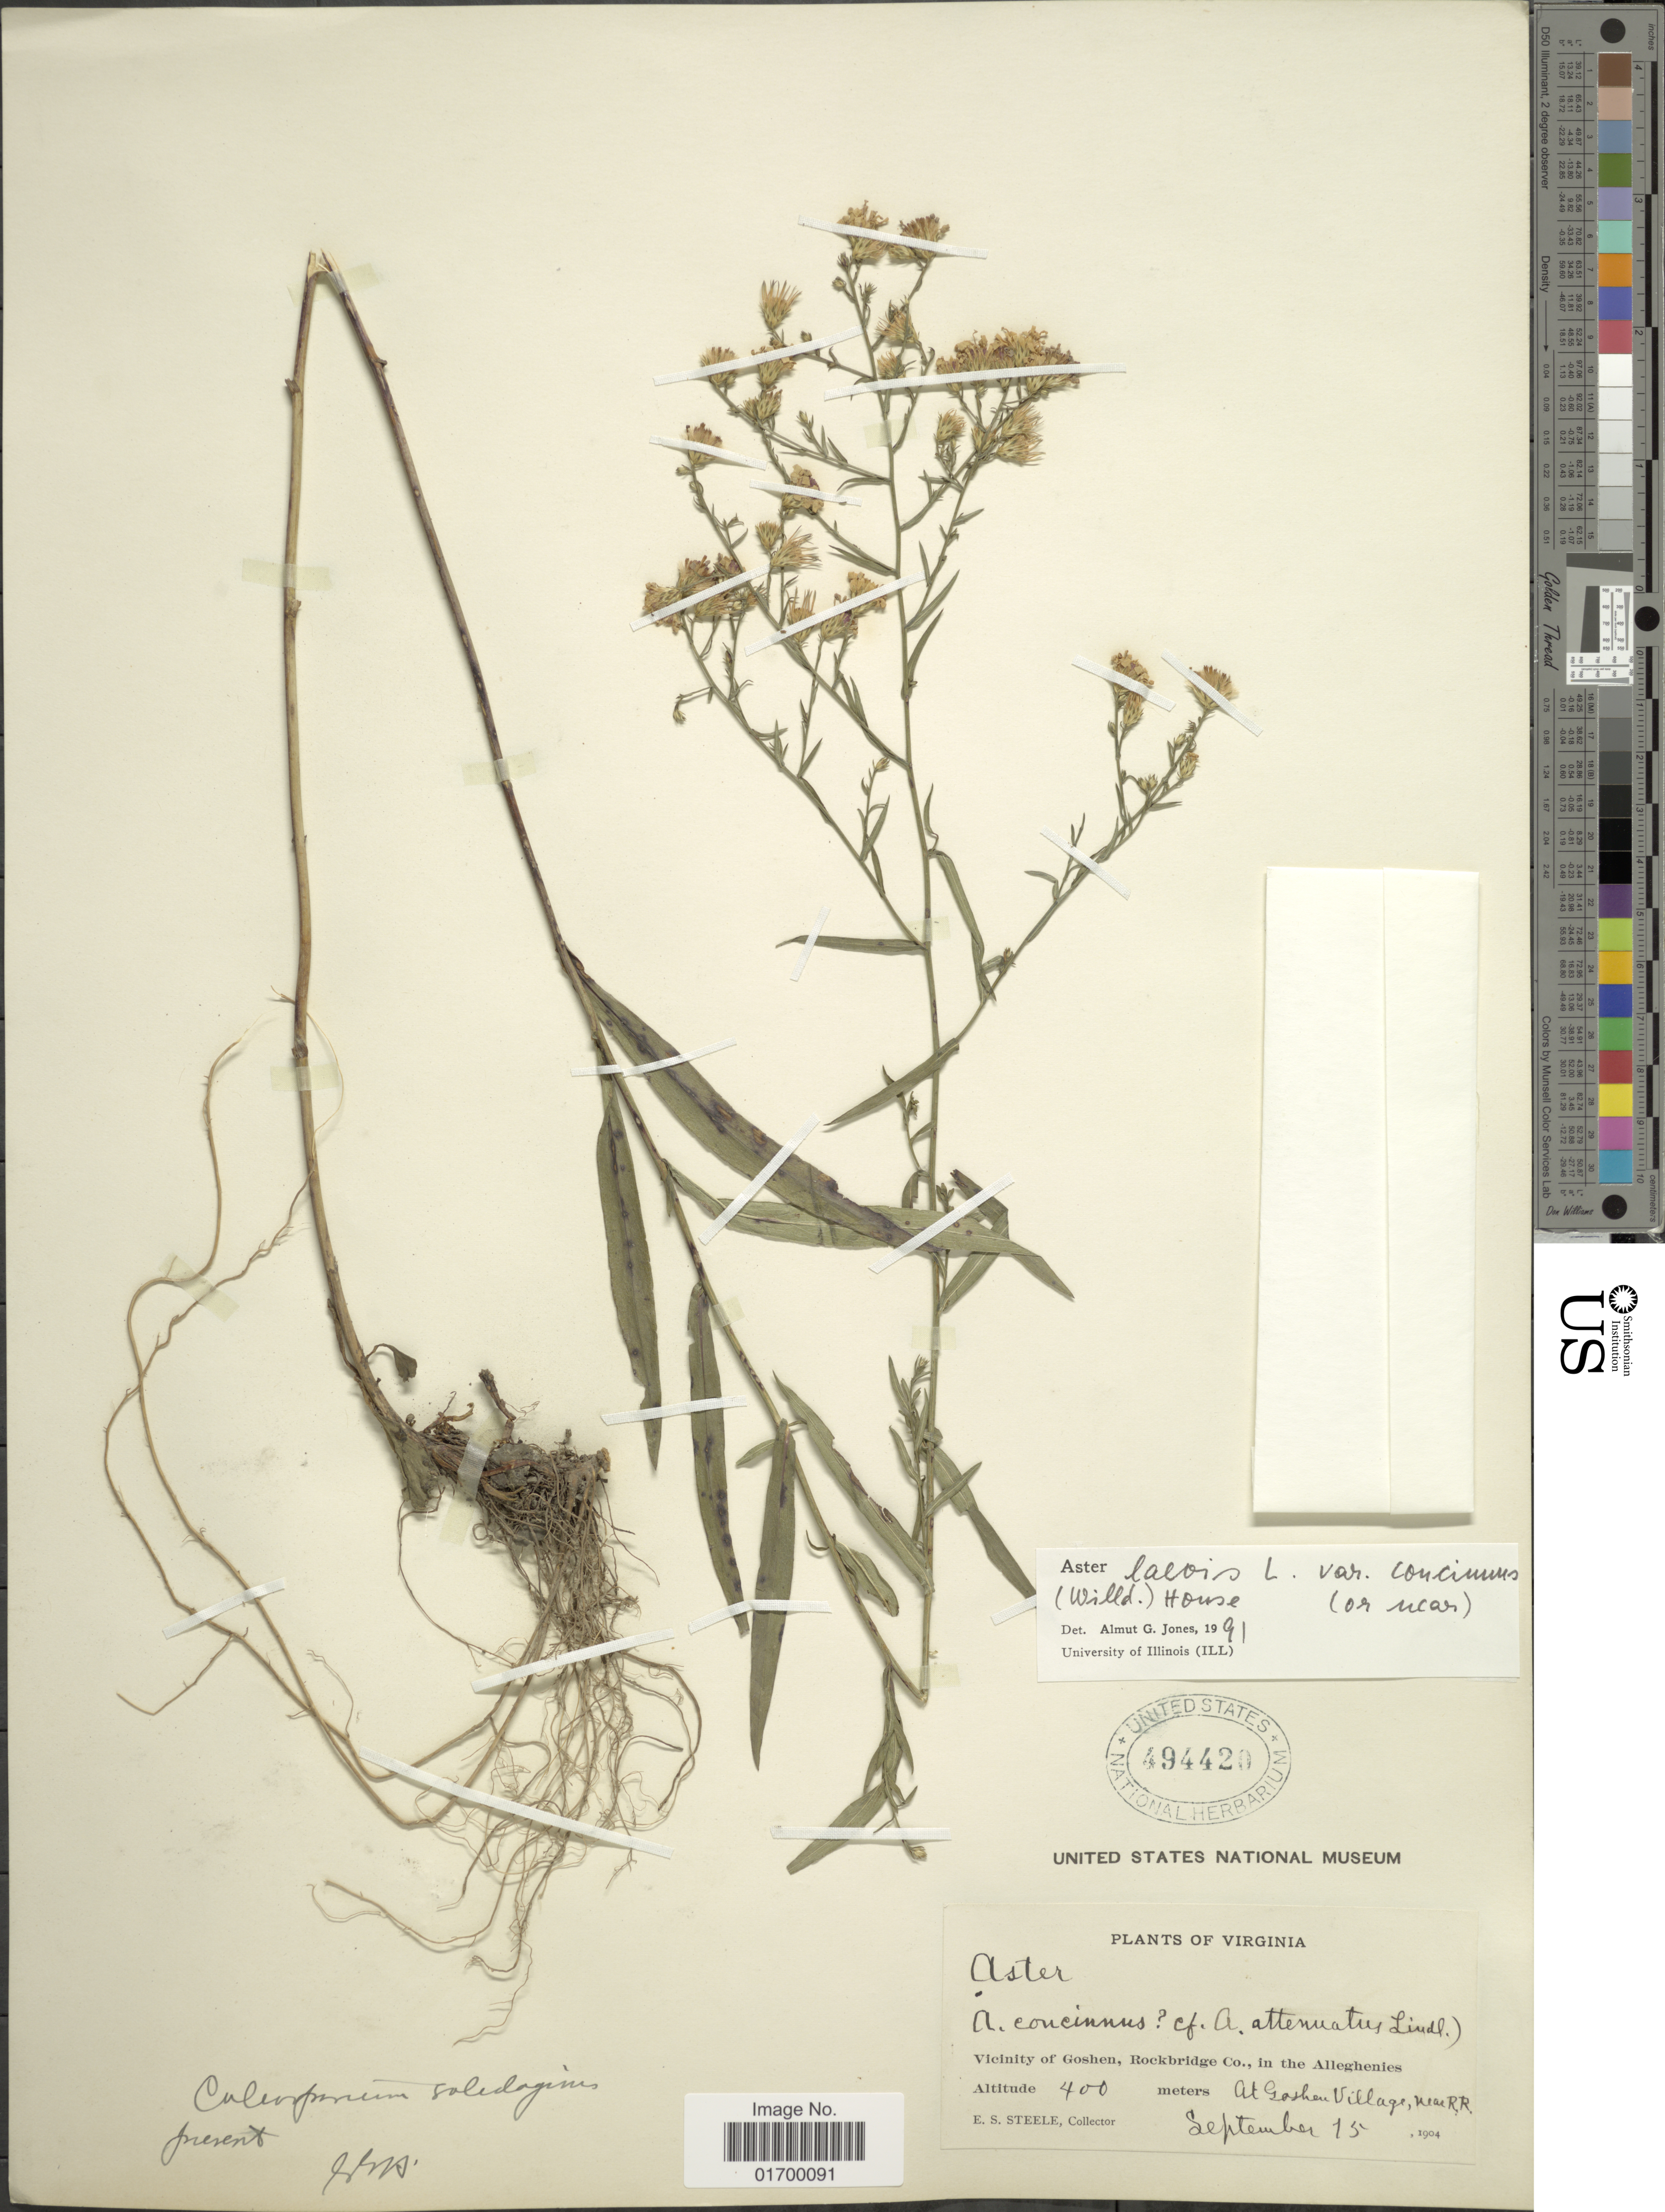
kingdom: Plantae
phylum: Tracheophyta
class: Magnoliopsida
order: Asterales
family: Asteraceae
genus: Symphyotrichum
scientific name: Symphyotrichum laeve var. concinnum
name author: (Willd.) G.L. Nesom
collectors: E. Steele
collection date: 1904-09-15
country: United States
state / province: Virginia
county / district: Rockbridge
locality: Vicinity of Goshen, Rockbridge Co., in the Alleghenies, At Gashan Village, near R.R.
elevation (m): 400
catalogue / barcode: US 494420